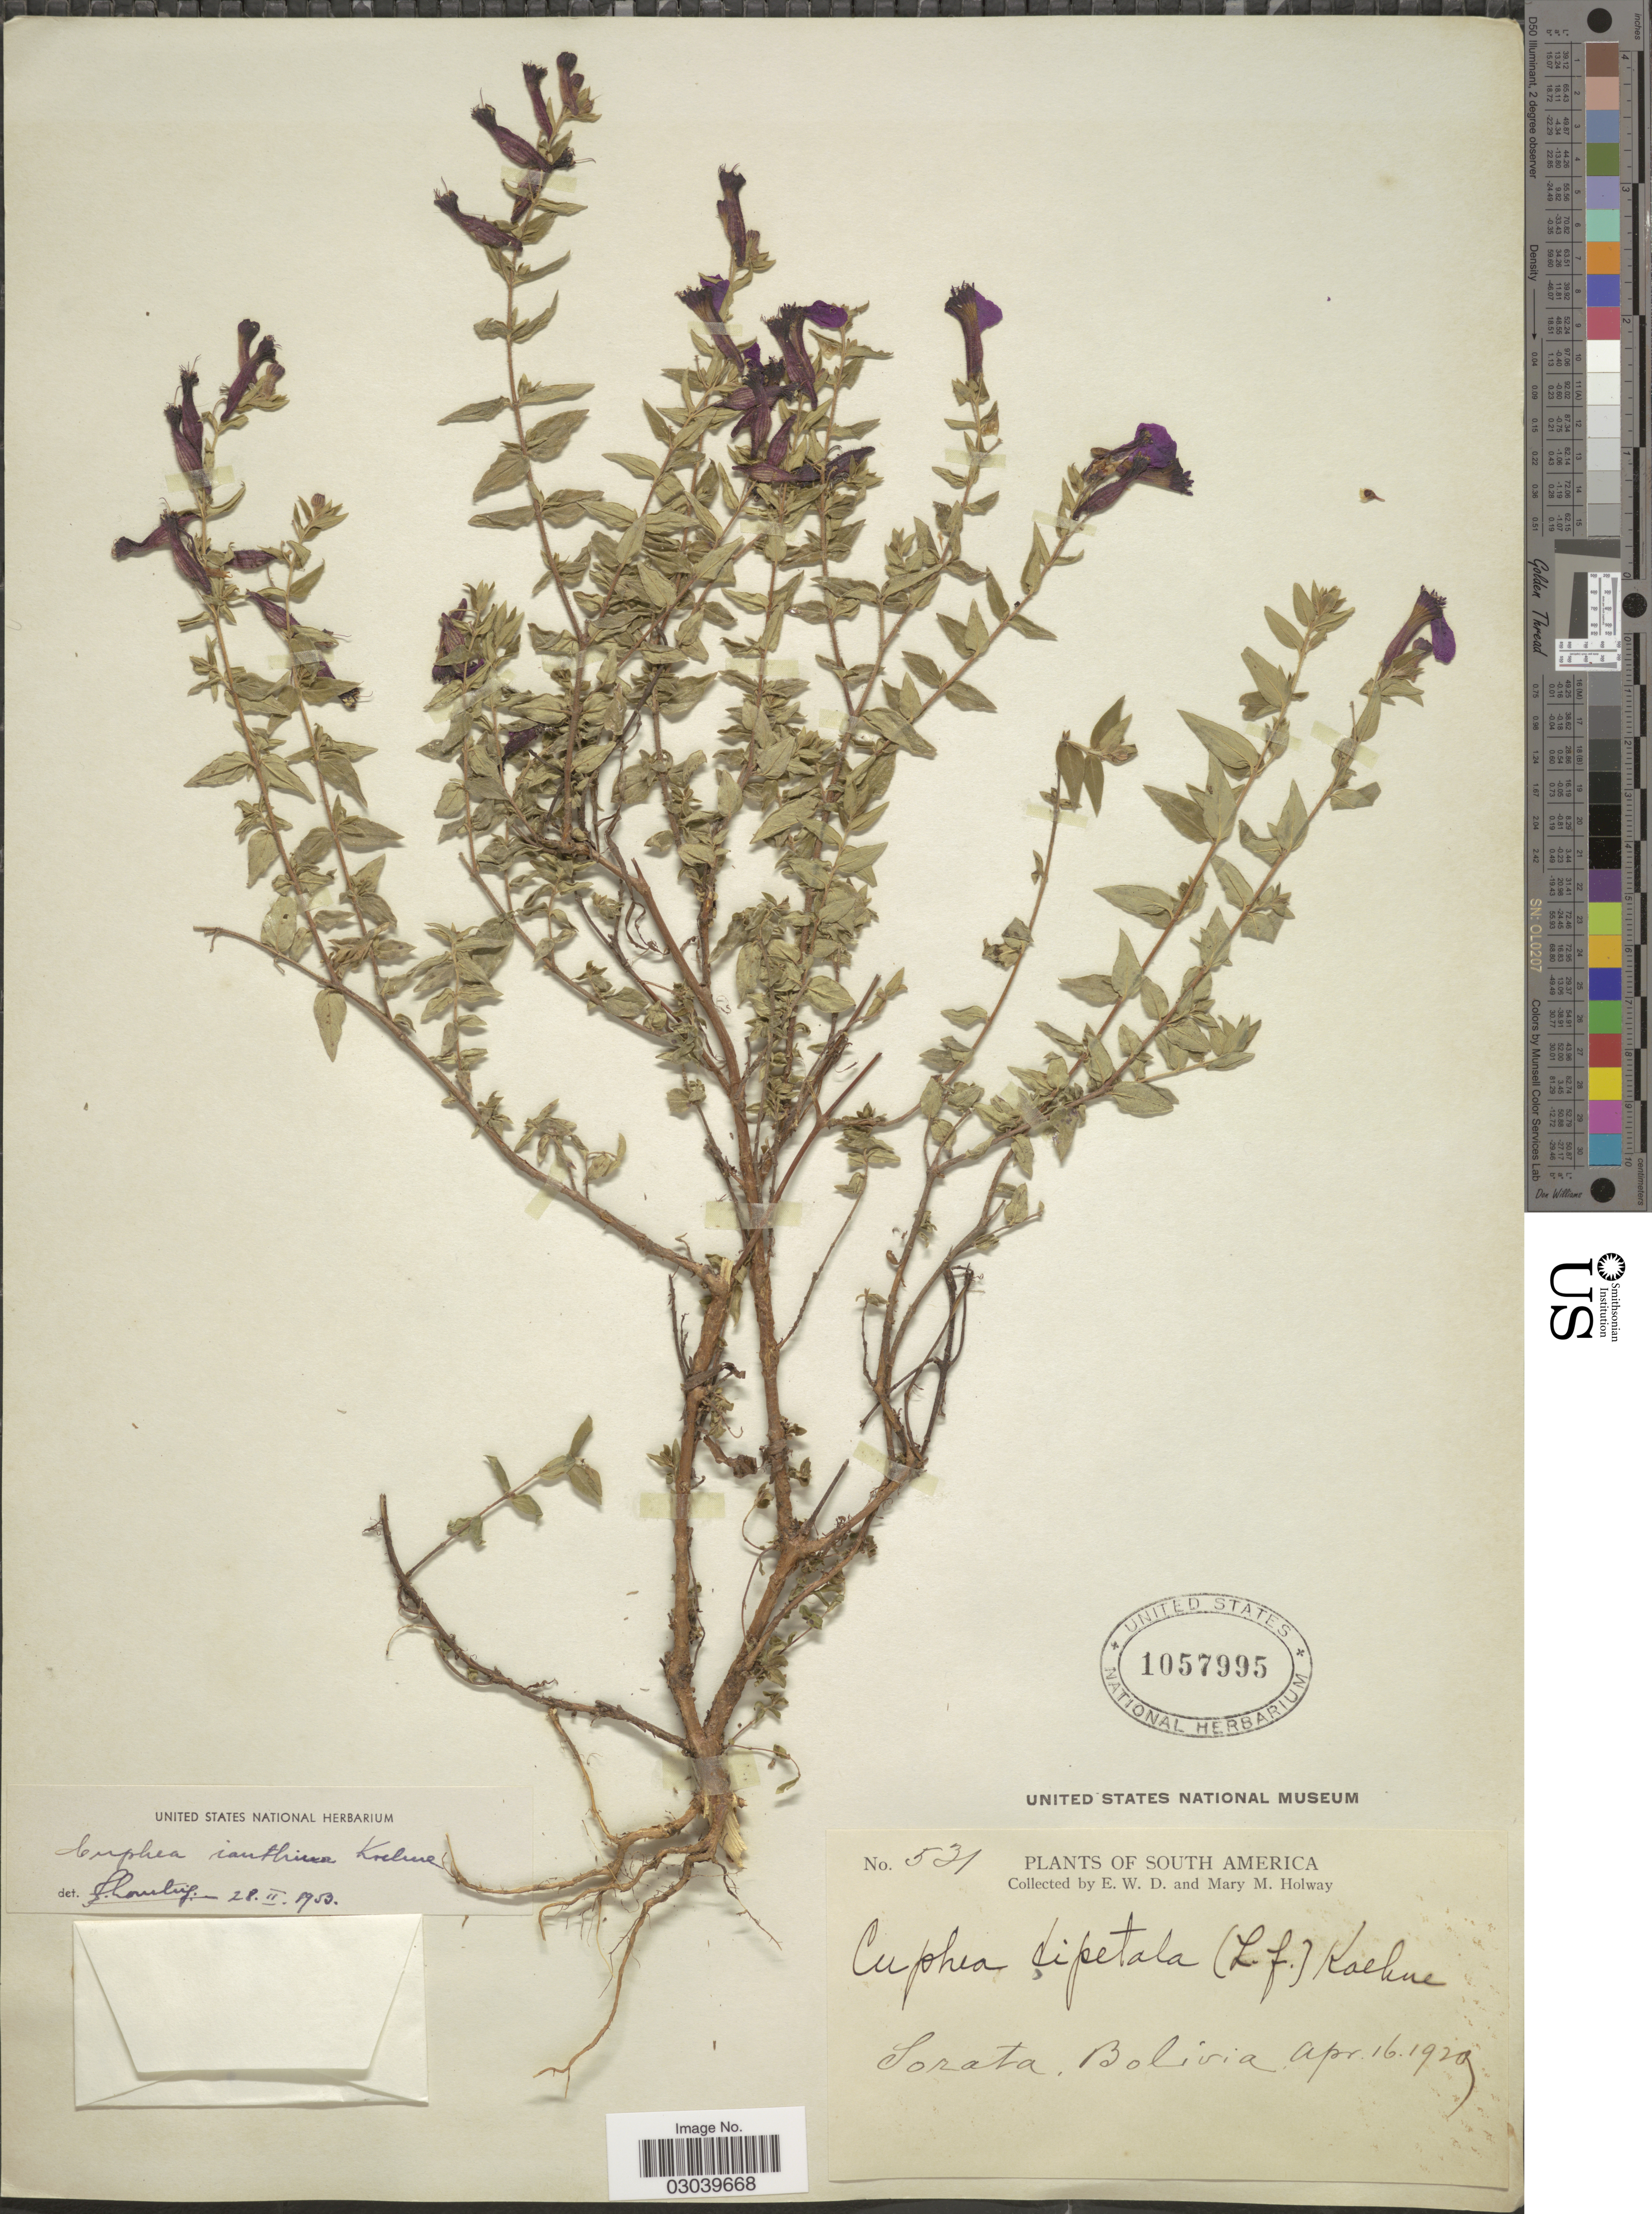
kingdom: Plantae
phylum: Tracheophyta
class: Magnoliopsida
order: Myrtales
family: Lythraceae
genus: Cuphea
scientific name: Cuphea ianthina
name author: Koehne in Mart.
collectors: E. W. D. Holway & M. M. Holway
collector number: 531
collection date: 1929-04-16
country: Bolivia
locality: Sorata.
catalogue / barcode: US 1057995